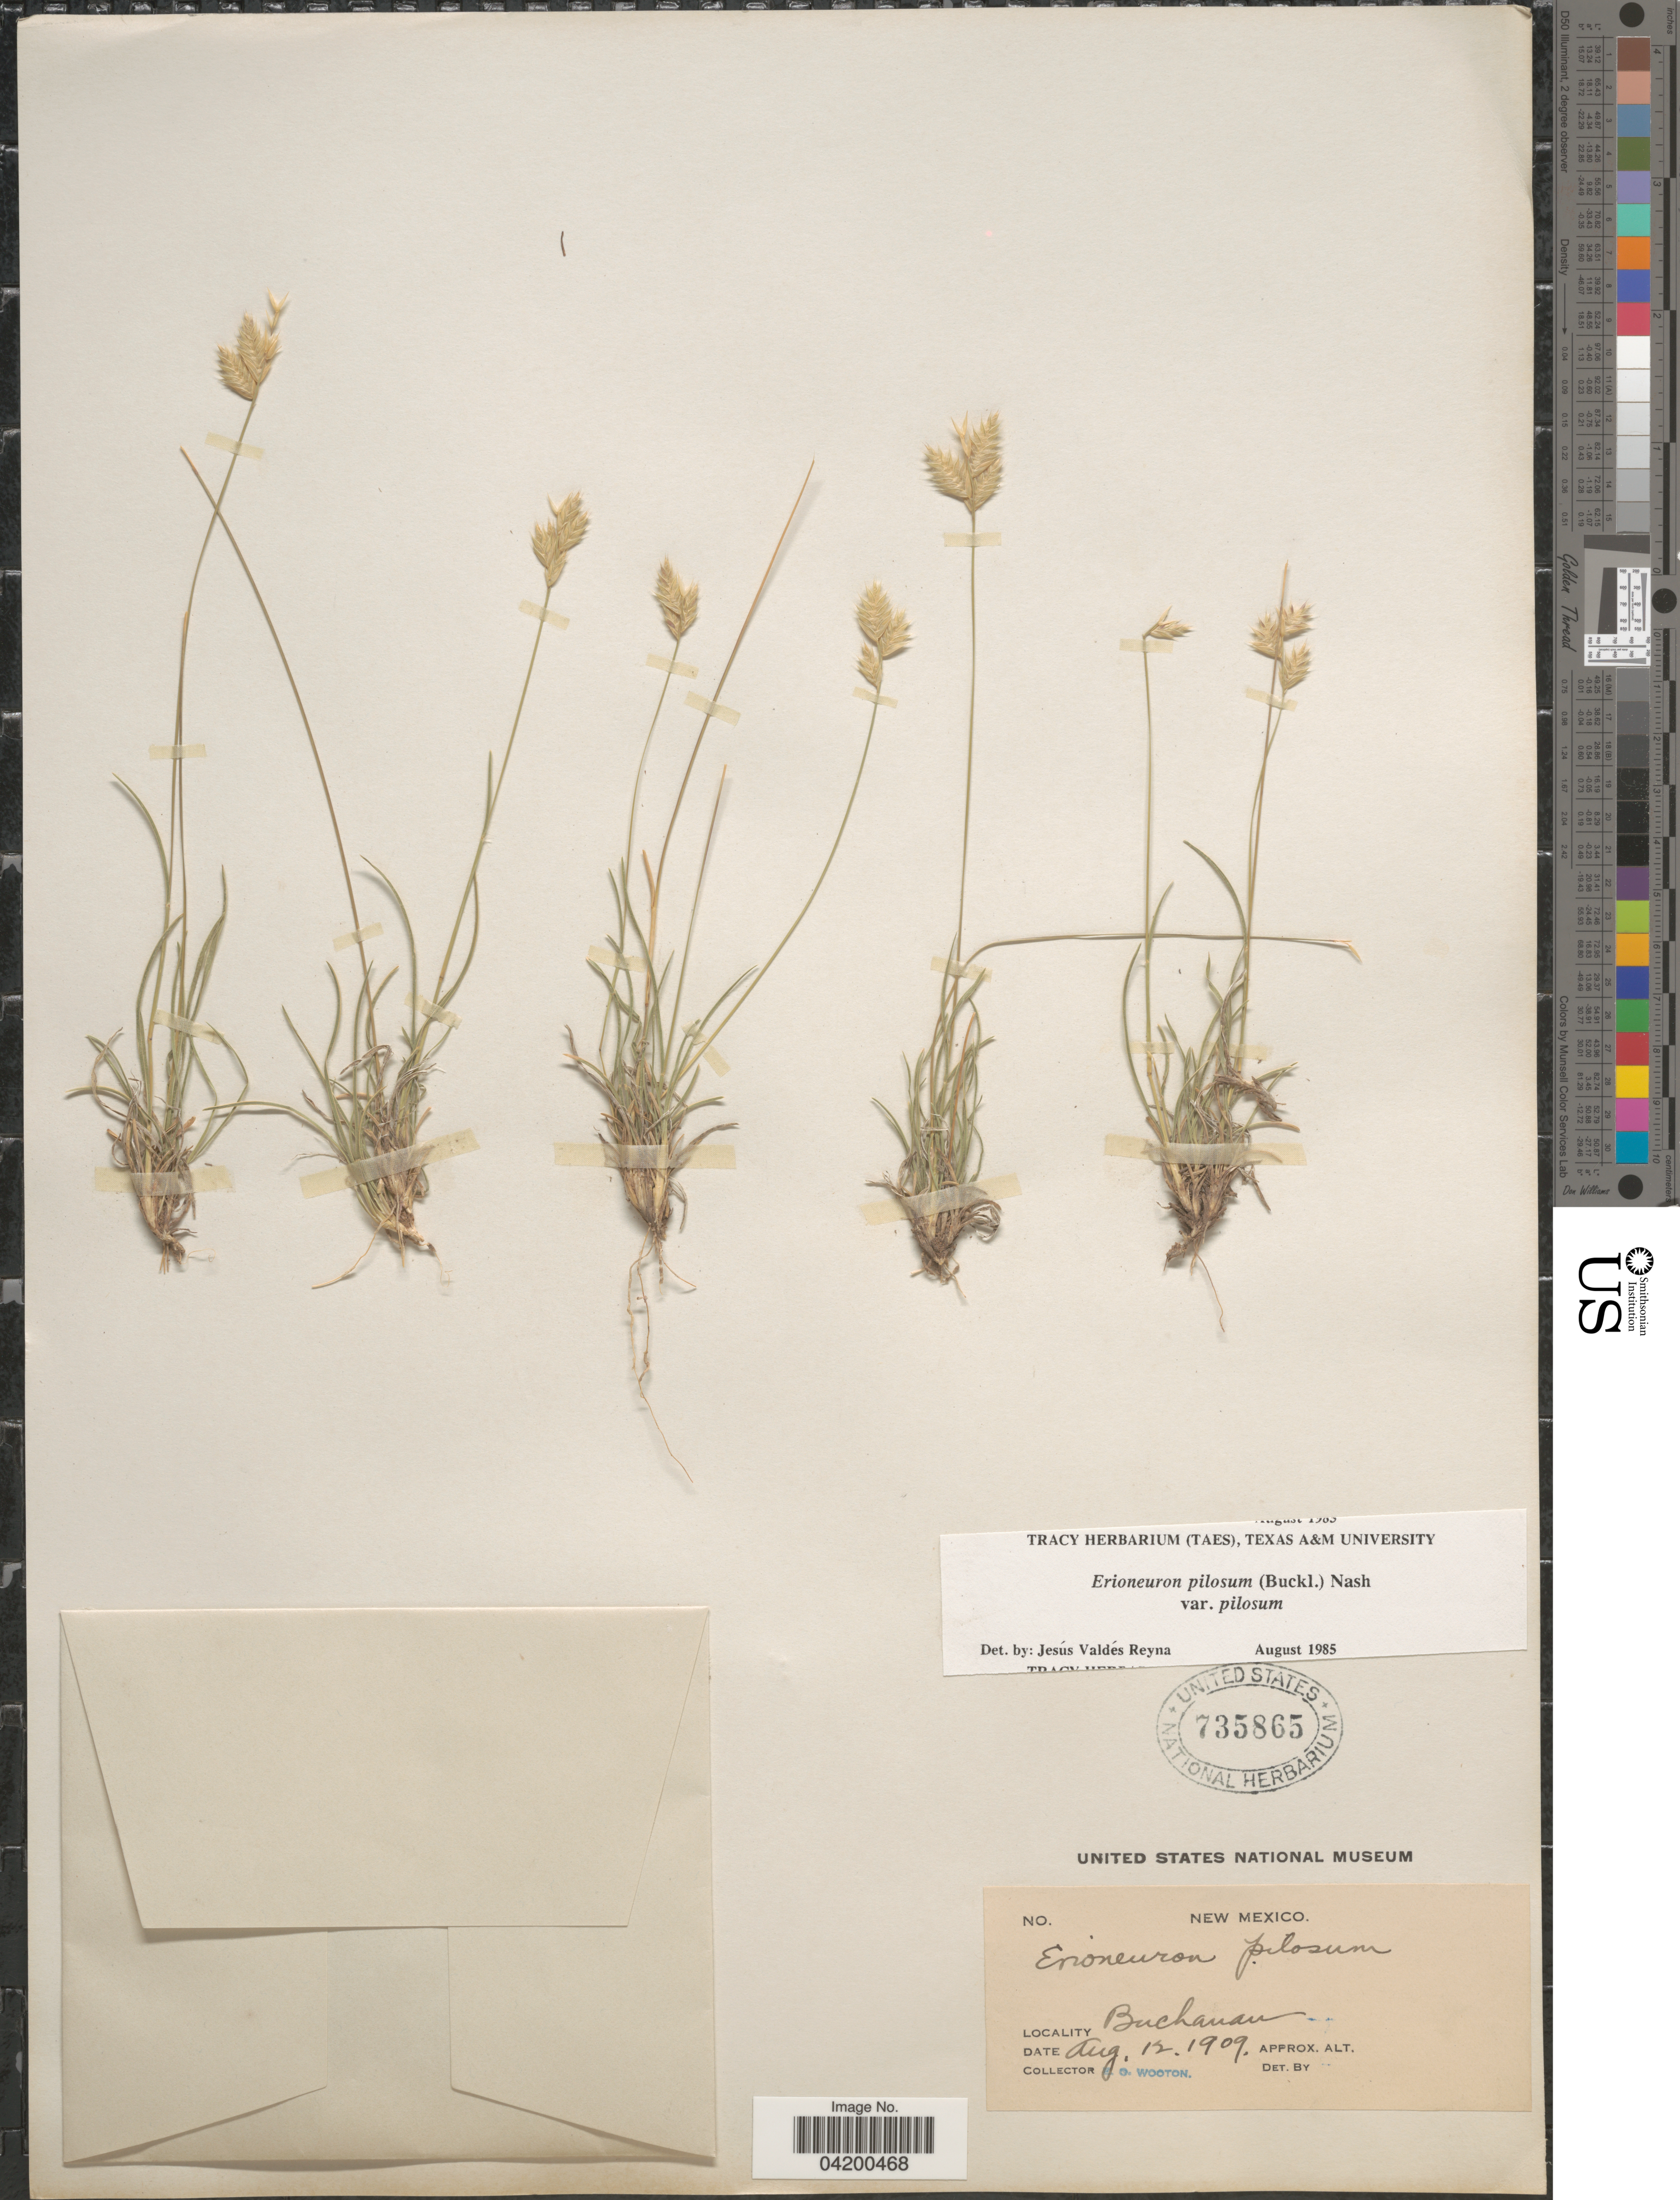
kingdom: Plantae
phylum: Tracheophyta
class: Liliopsida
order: Poales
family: Poaceae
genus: Erioneuron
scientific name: Erioneuron pilosum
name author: (Buckley) Nash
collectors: E. O. Wooton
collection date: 1909-08-12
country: United States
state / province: New Mexico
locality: Buchanan.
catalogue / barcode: US 735865